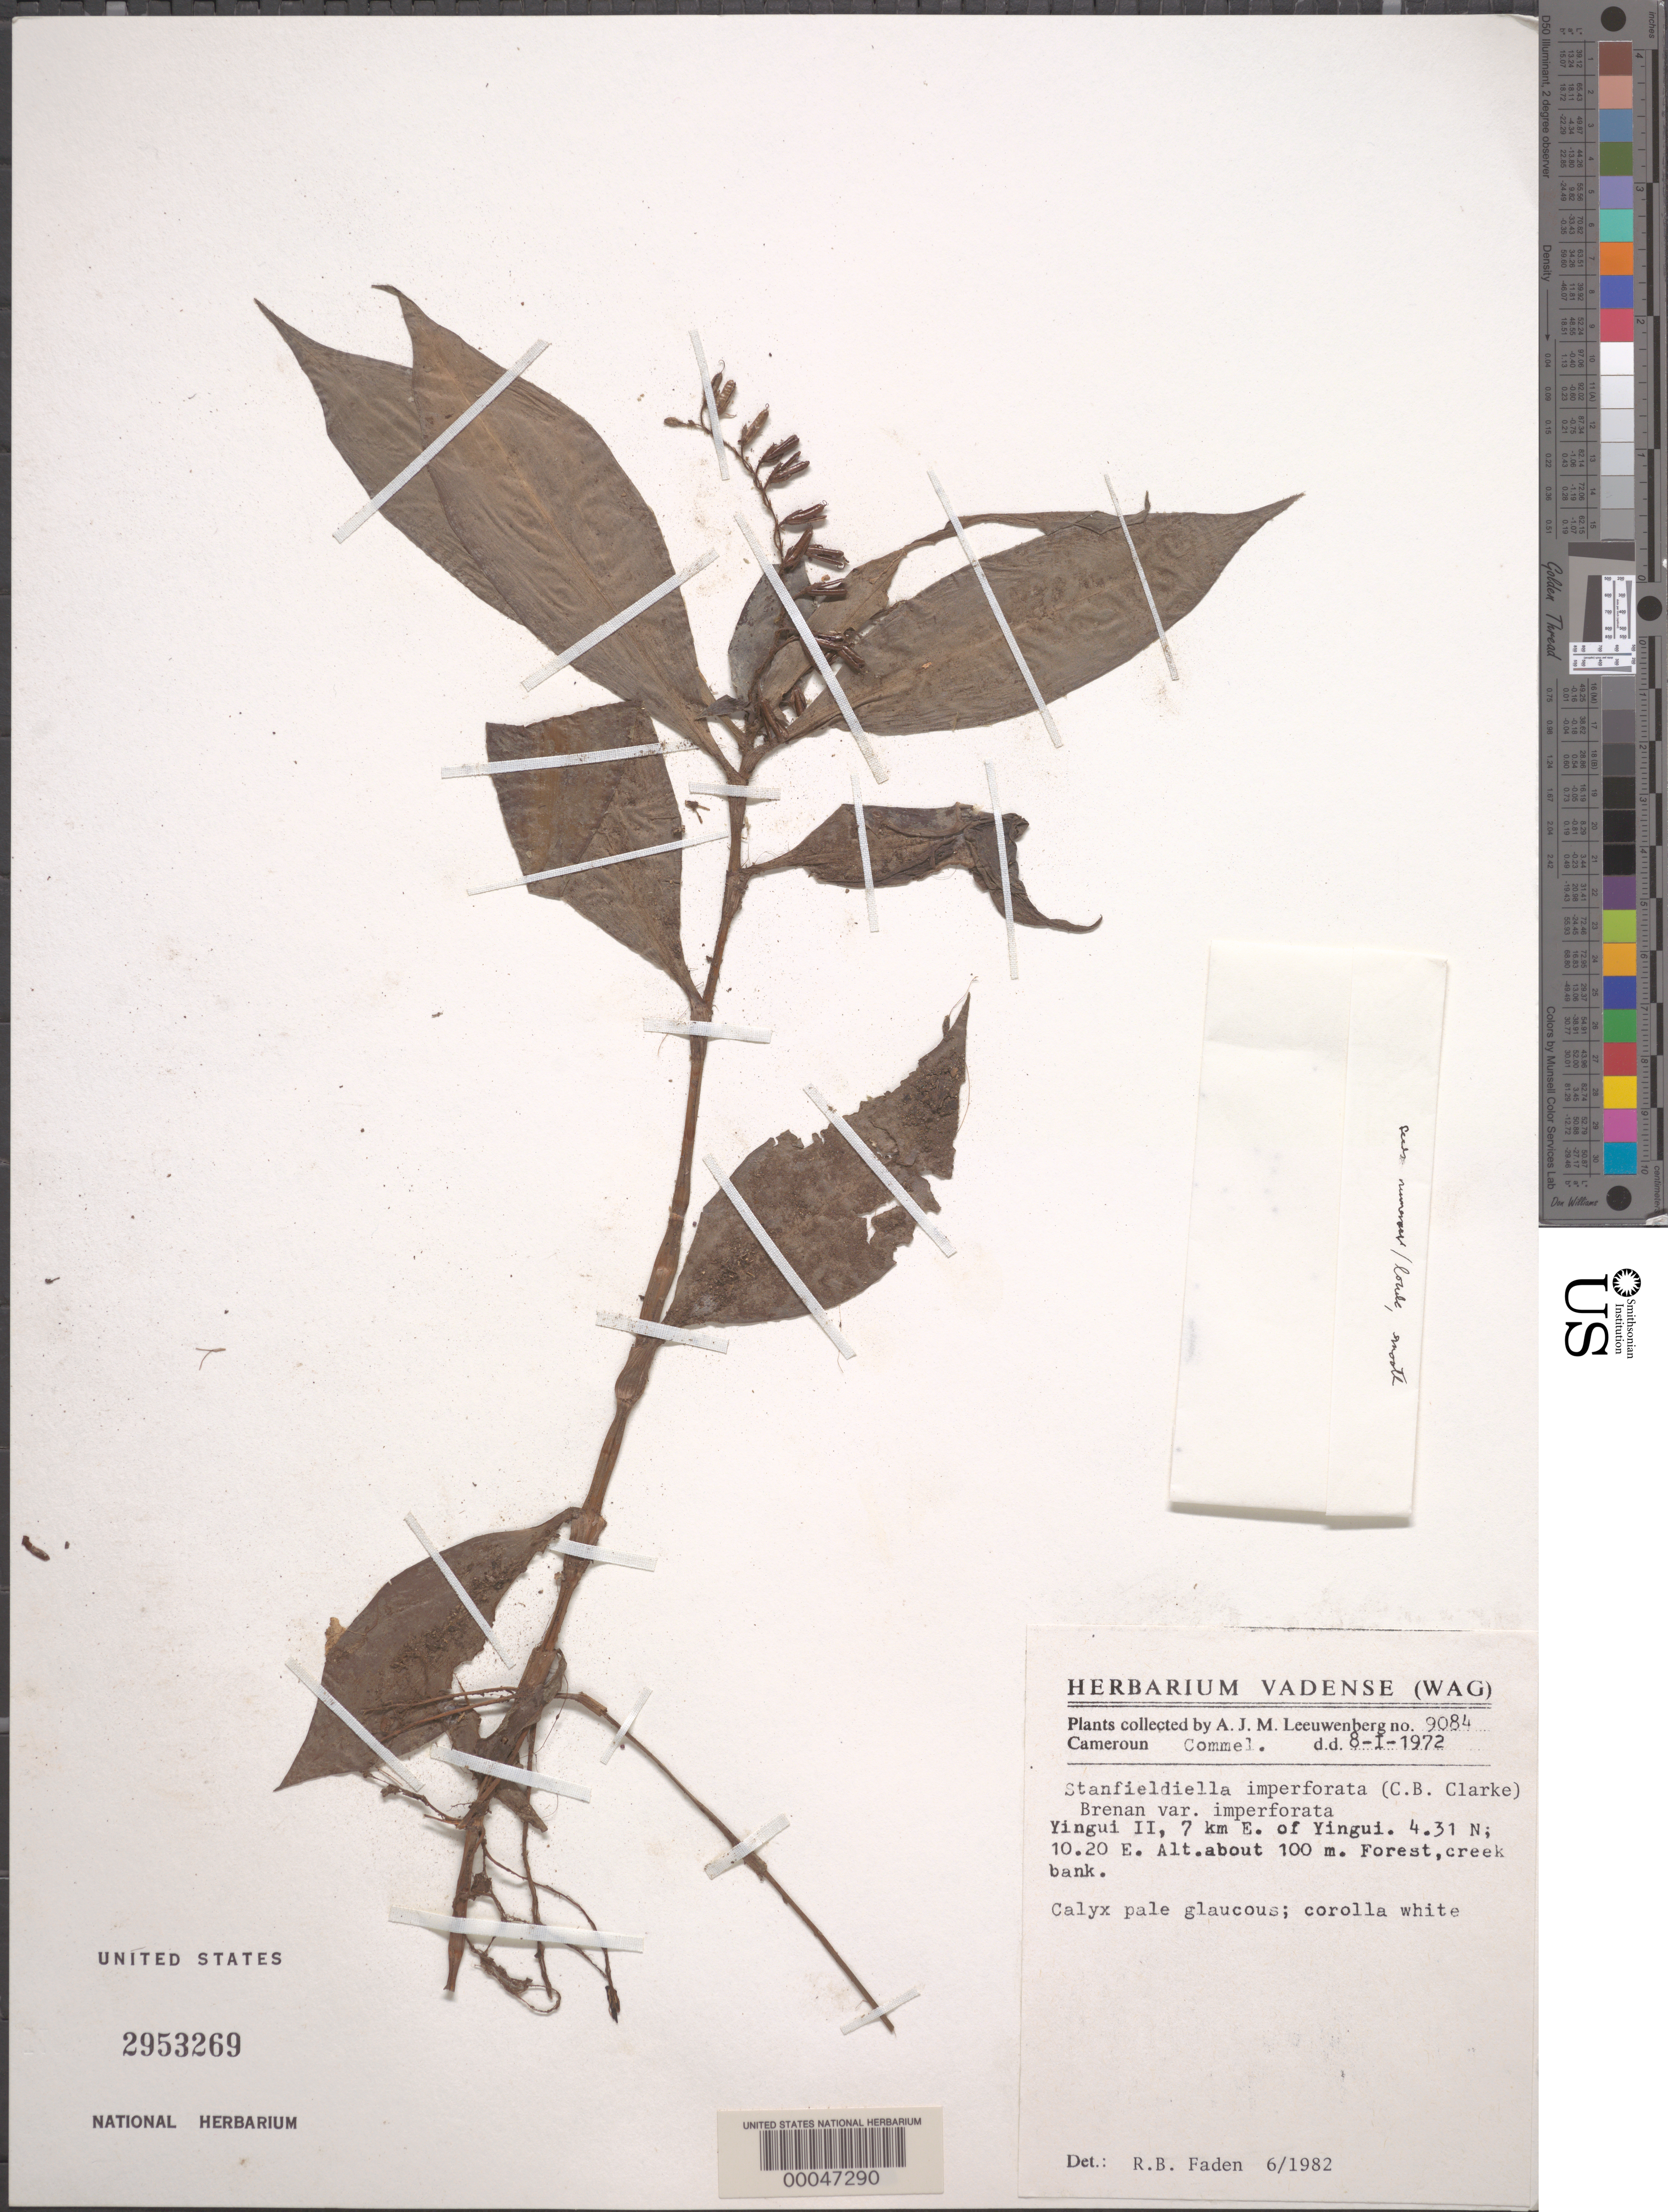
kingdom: Plantae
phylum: Tracheophyta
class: Liliopsida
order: Commelinales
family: Commelinaceae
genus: Stanfieldiella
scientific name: Stanfieldiella imperforata var. imperforata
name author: (C.B. Clarke) Brenan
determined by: Faden, Robert B., (US), Smithsonian Institution - National Museum of Natural History (UNITED STATES)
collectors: A. J. M. Leeuwenberg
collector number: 9084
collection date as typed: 08 Jan 1972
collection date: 1972-01-08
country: Cameroon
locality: E of yingui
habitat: Creek bank; forest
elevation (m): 100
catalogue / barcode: US 2953269